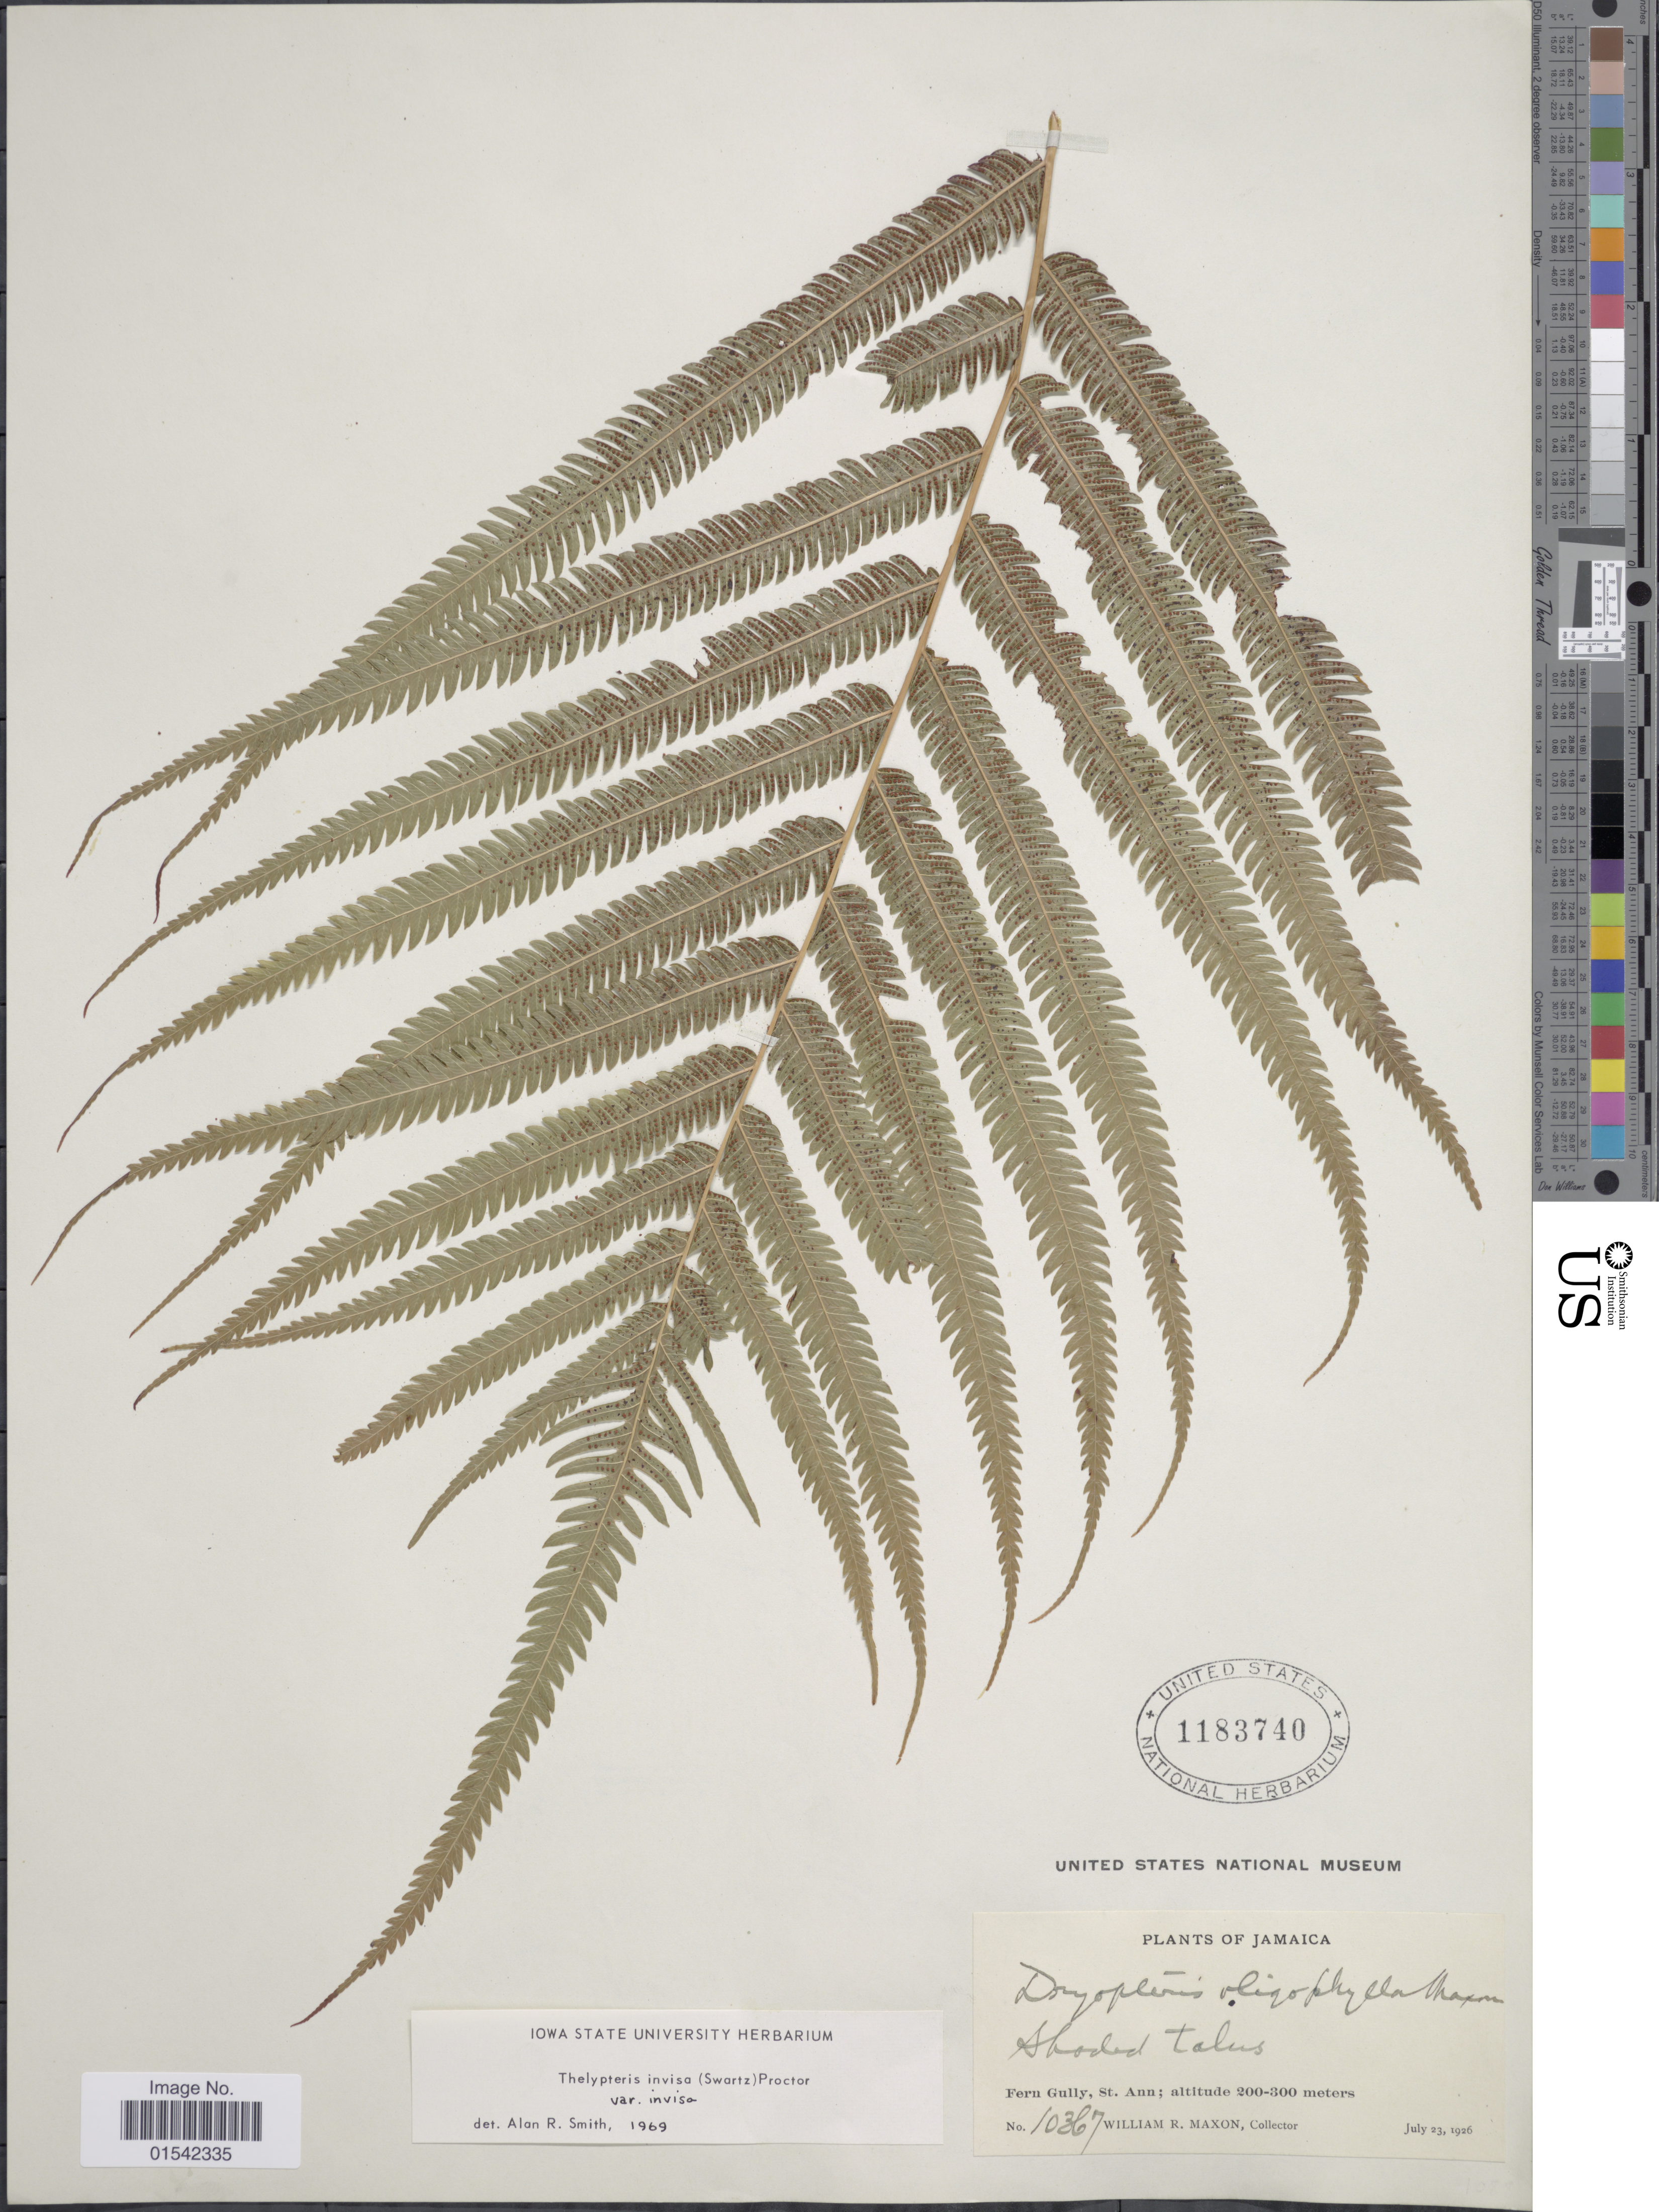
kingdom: Plantae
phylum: Tracheophyta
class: Polypodiopsida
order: Polypodiales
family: Thelypteridaceae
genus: Cyclosorus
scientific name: Cyclosorus grandis (A.R. Sm.) comb. nov., ined 2015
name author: (A.R. Sm.)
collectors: W. R. Maxon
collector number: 10367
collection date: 1926-07-23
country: Jamaica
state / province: Saint Ann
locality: Fern Gully, St. Ann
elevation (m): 200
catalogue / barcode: US 1183740